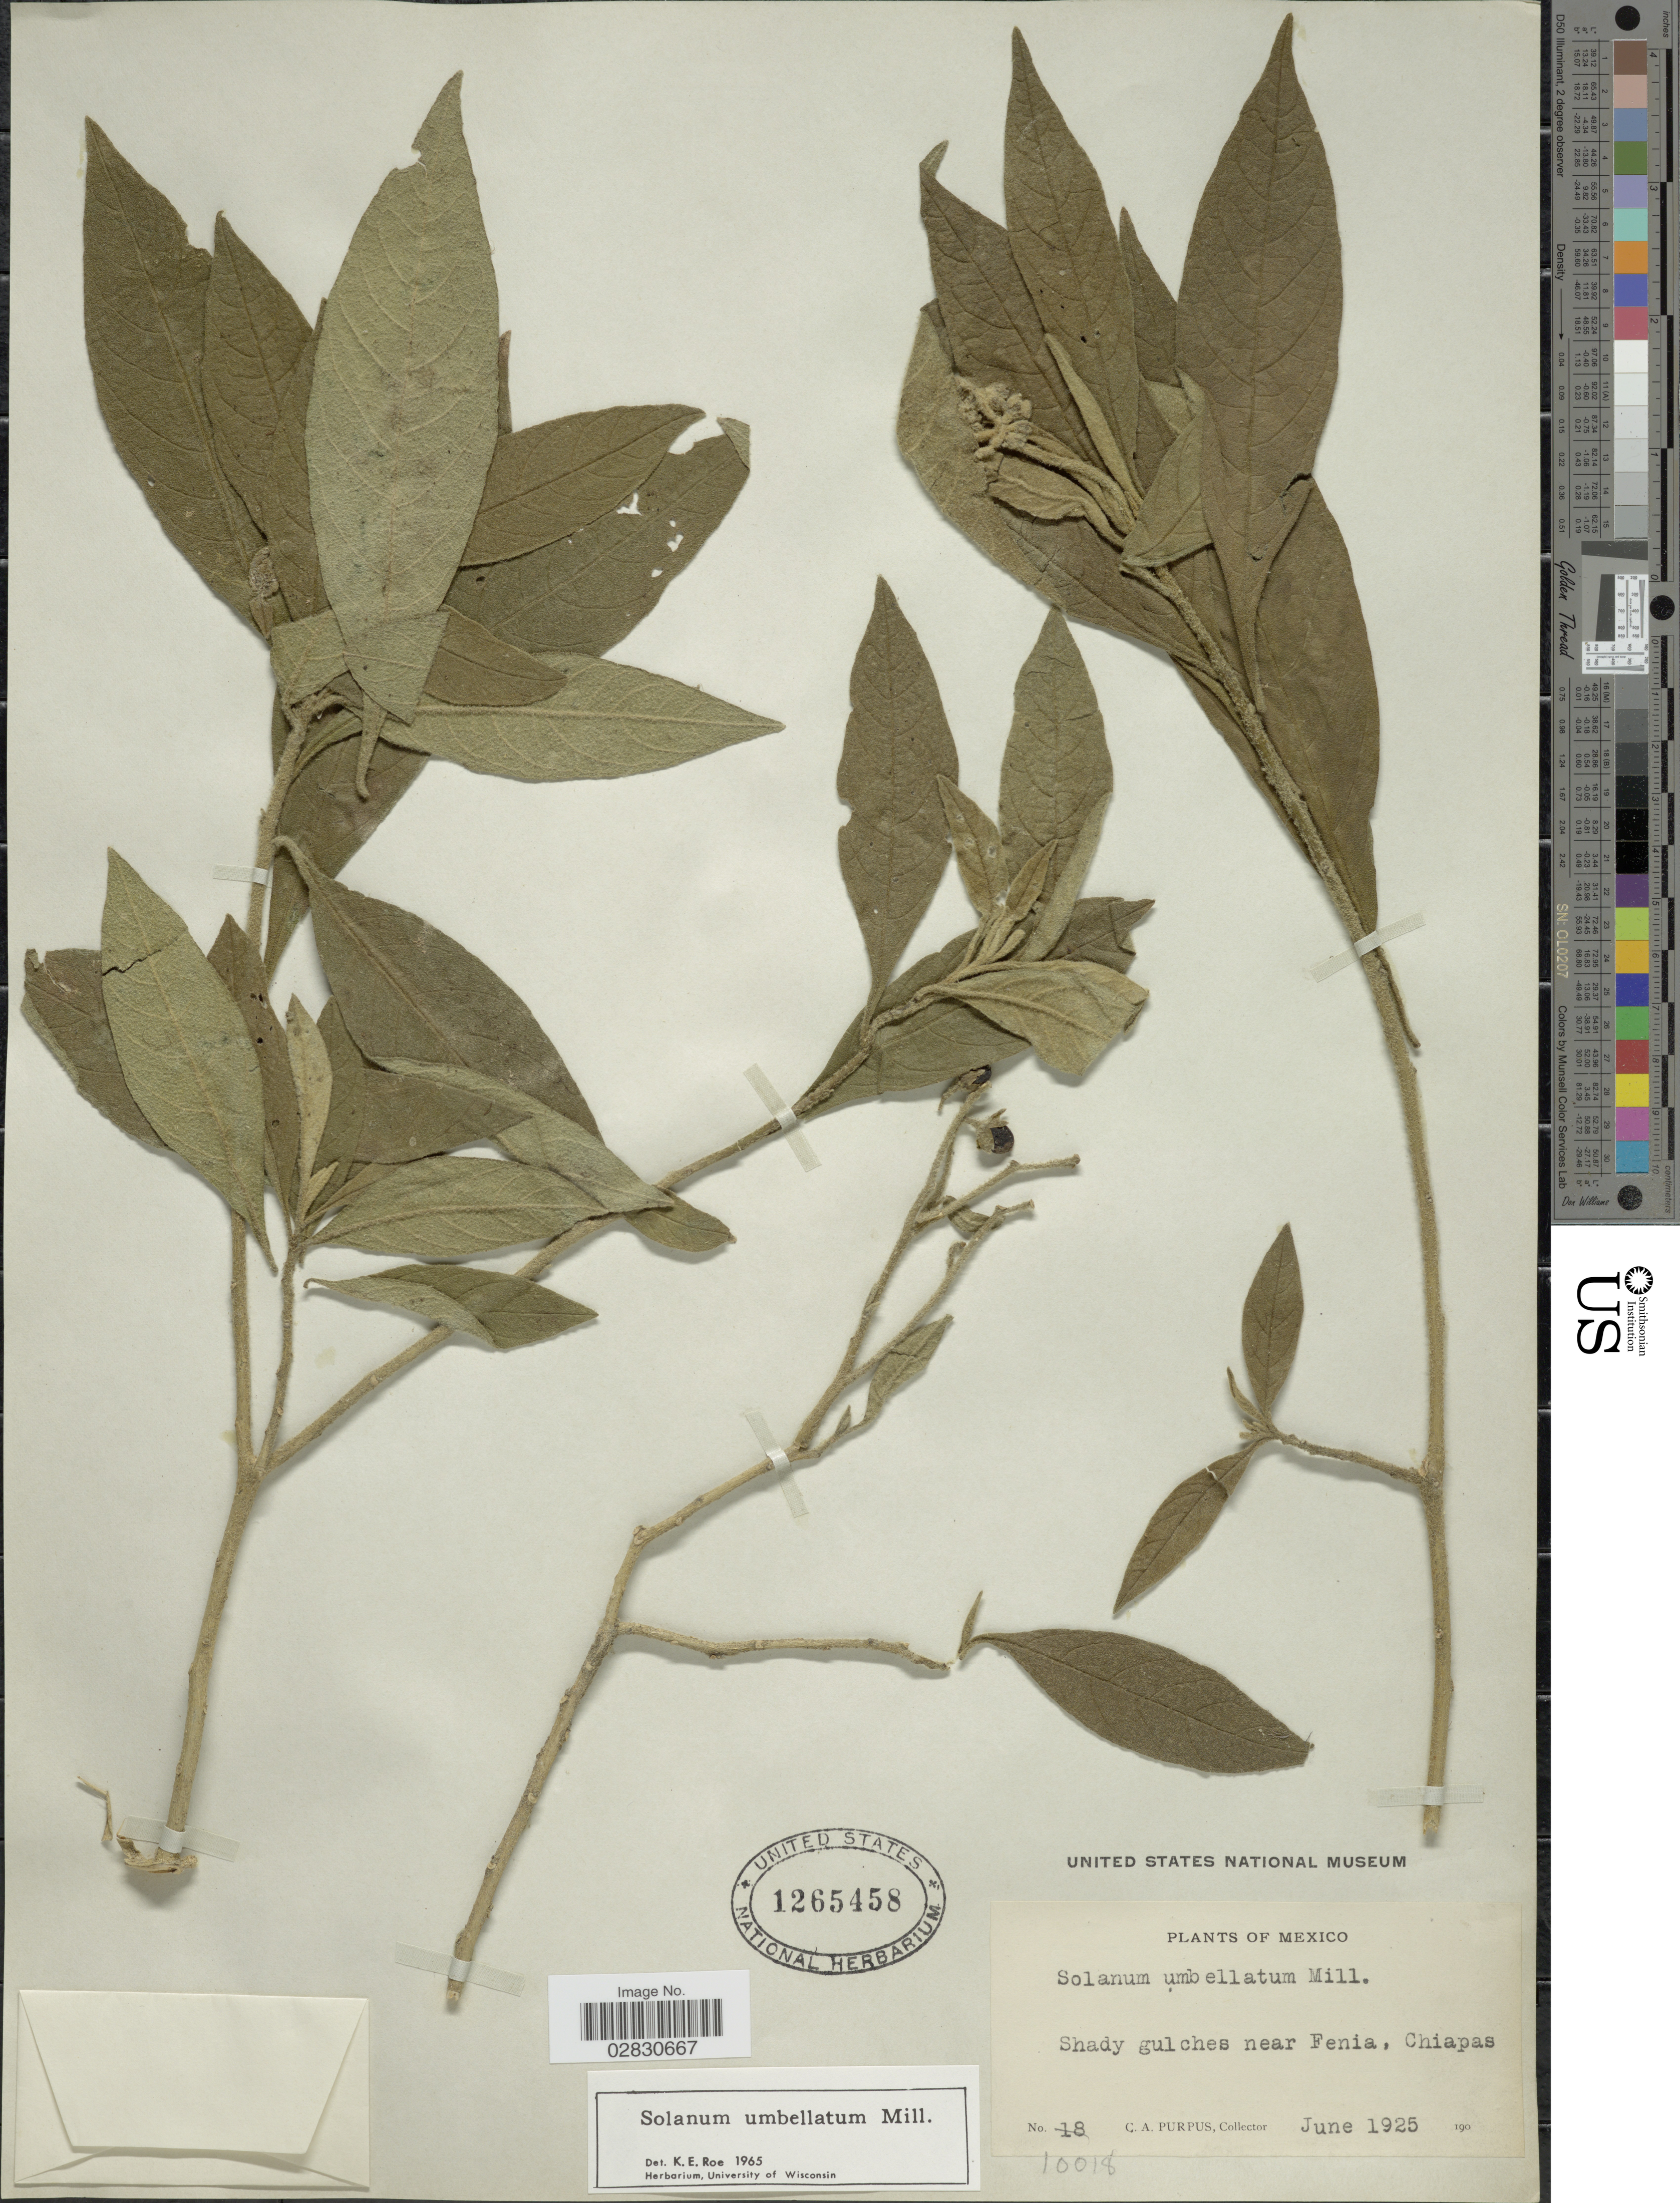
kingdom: Plantae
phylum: Tracheophyta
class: Magnoliopsida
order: Solanales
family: Solanaceae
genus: Solanum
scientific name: Solanum umbellatum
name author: Mill.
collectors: C. A. Purpus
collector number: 10018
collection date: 1925-06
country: Mexico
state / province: Chiapas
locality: Shady gulches near Fenia.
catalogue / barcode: US 1265458